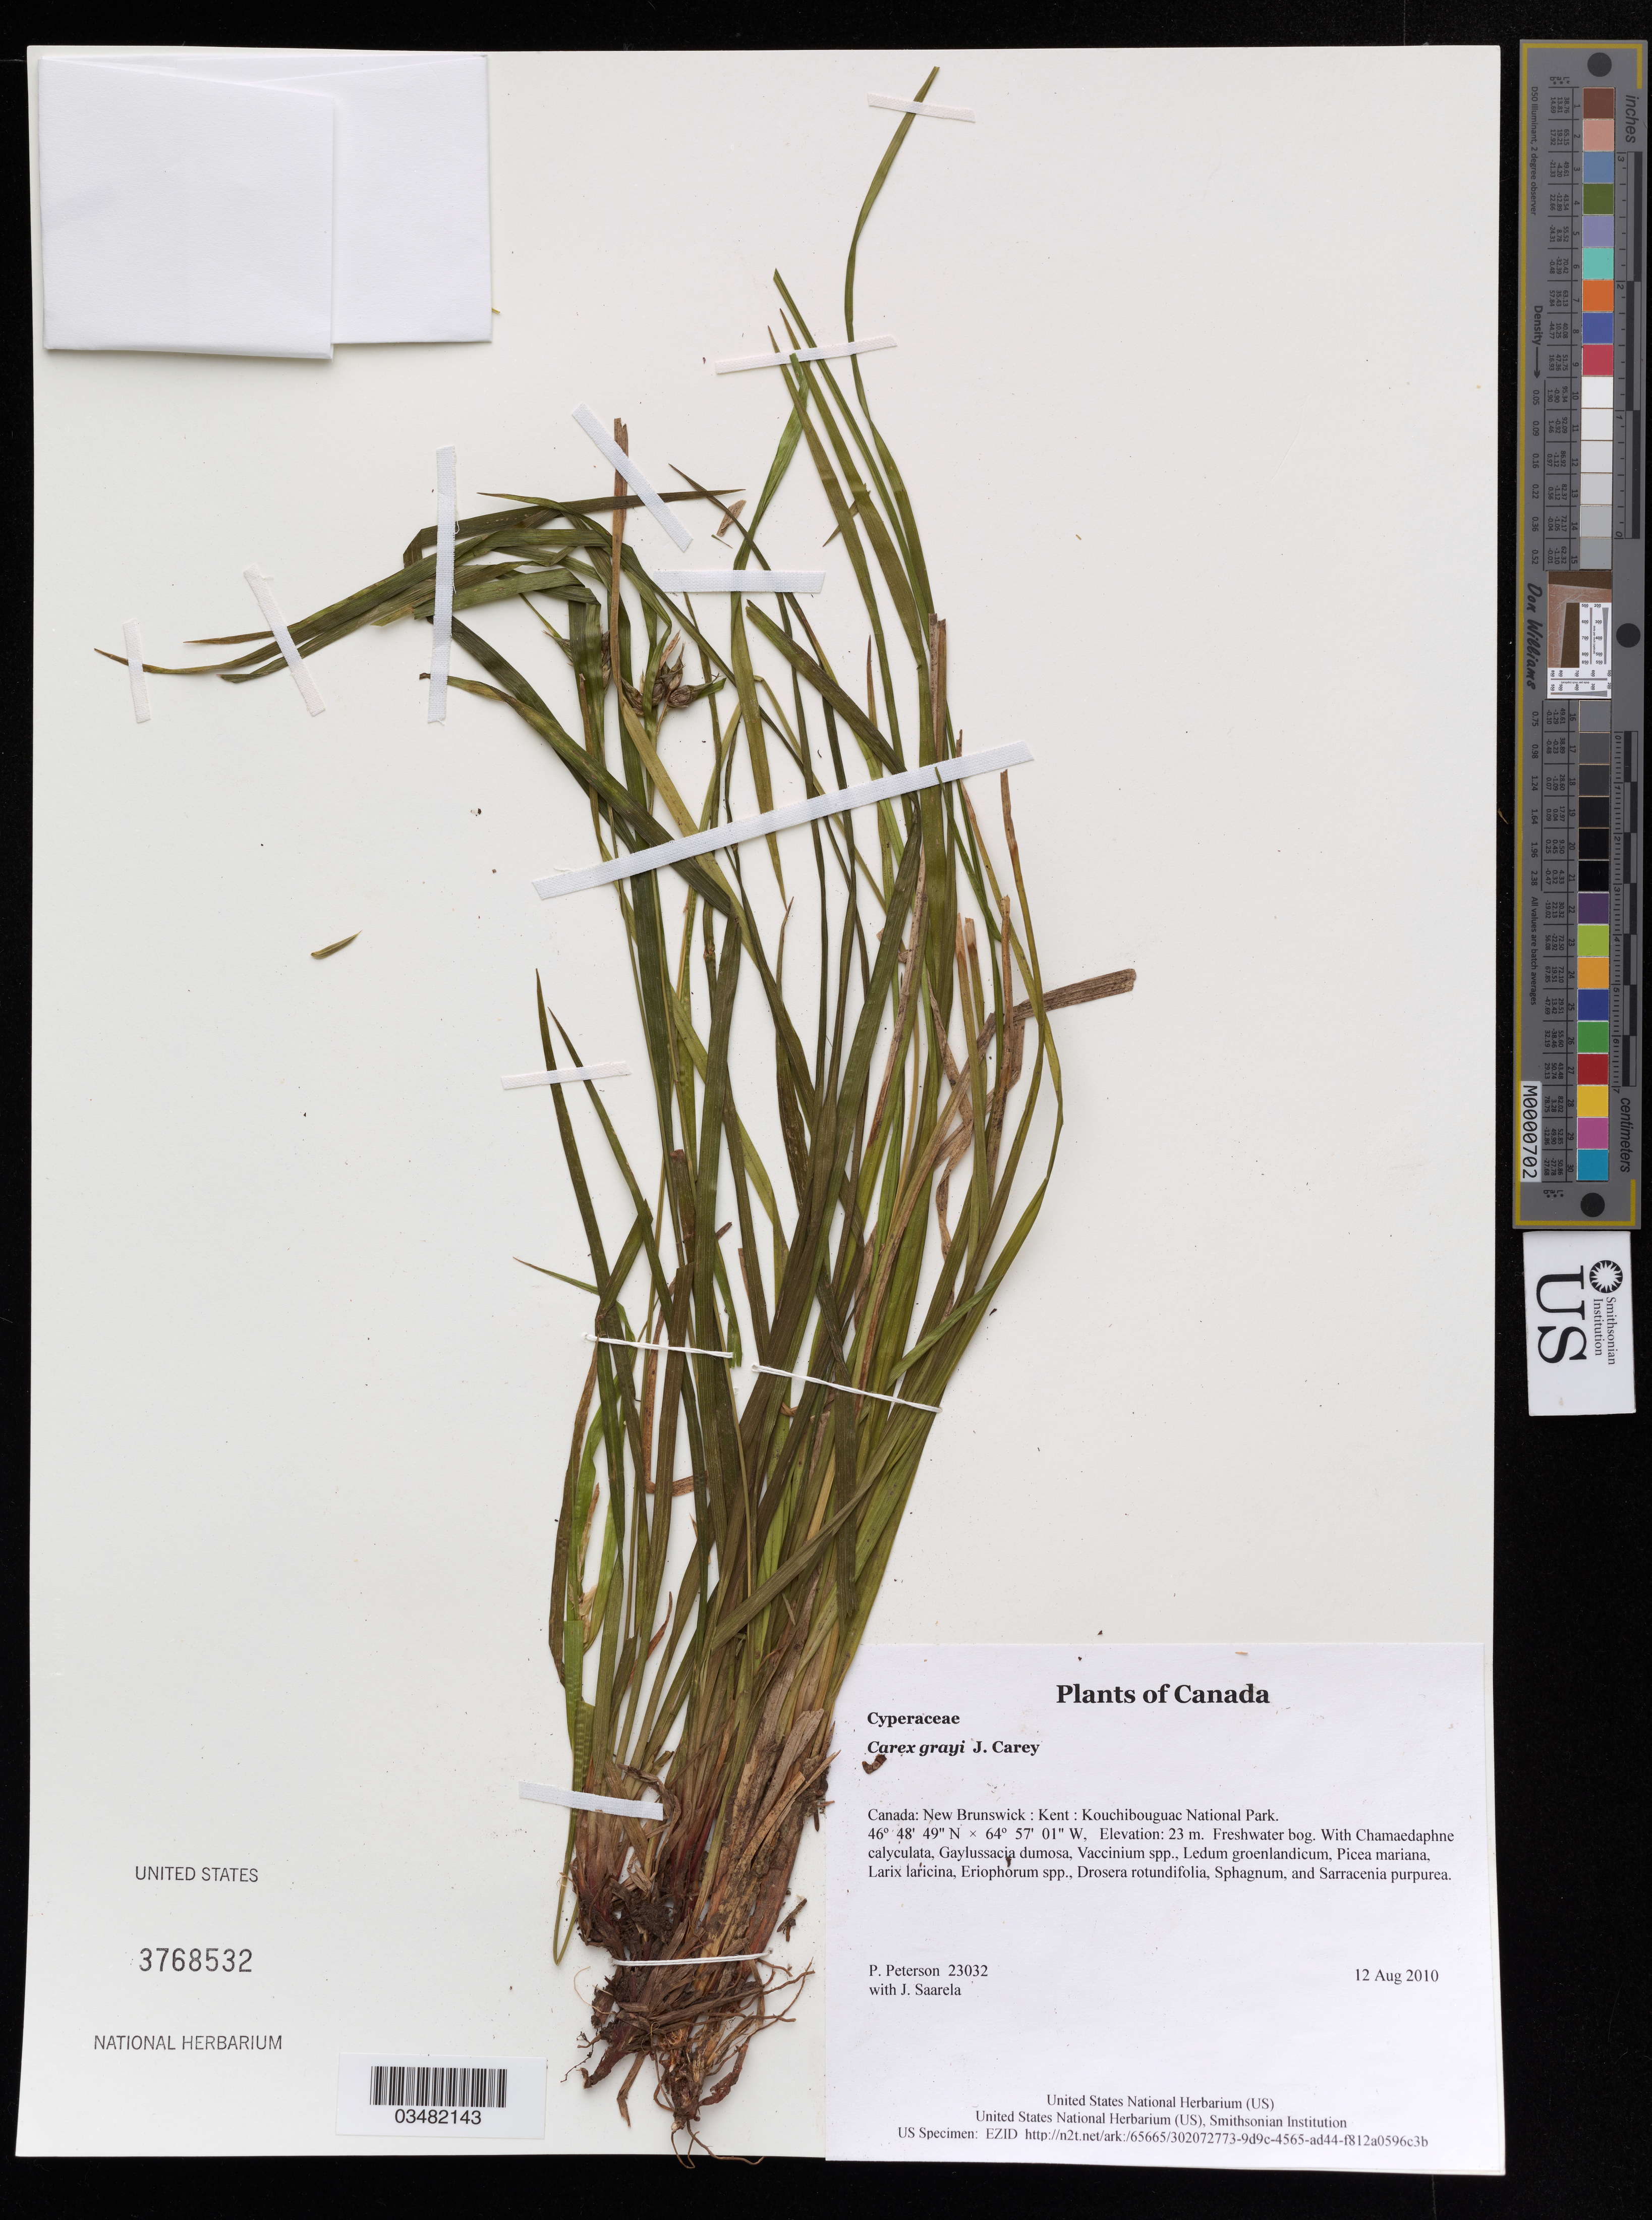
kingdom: Plantae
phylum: Tracheophyta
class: Liliopsida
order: Poales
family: Cyperaceae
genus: Carex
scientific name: Carex grayi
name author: J. Carey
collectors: P. M. Peterson & J. Saarela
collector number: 23032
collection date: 2010-08-12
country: Canada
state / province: New Brunswick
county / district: Kent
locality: Kouchibouguac National Park.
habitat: Freshwater bog.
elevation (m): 23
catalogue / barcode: US 3768532